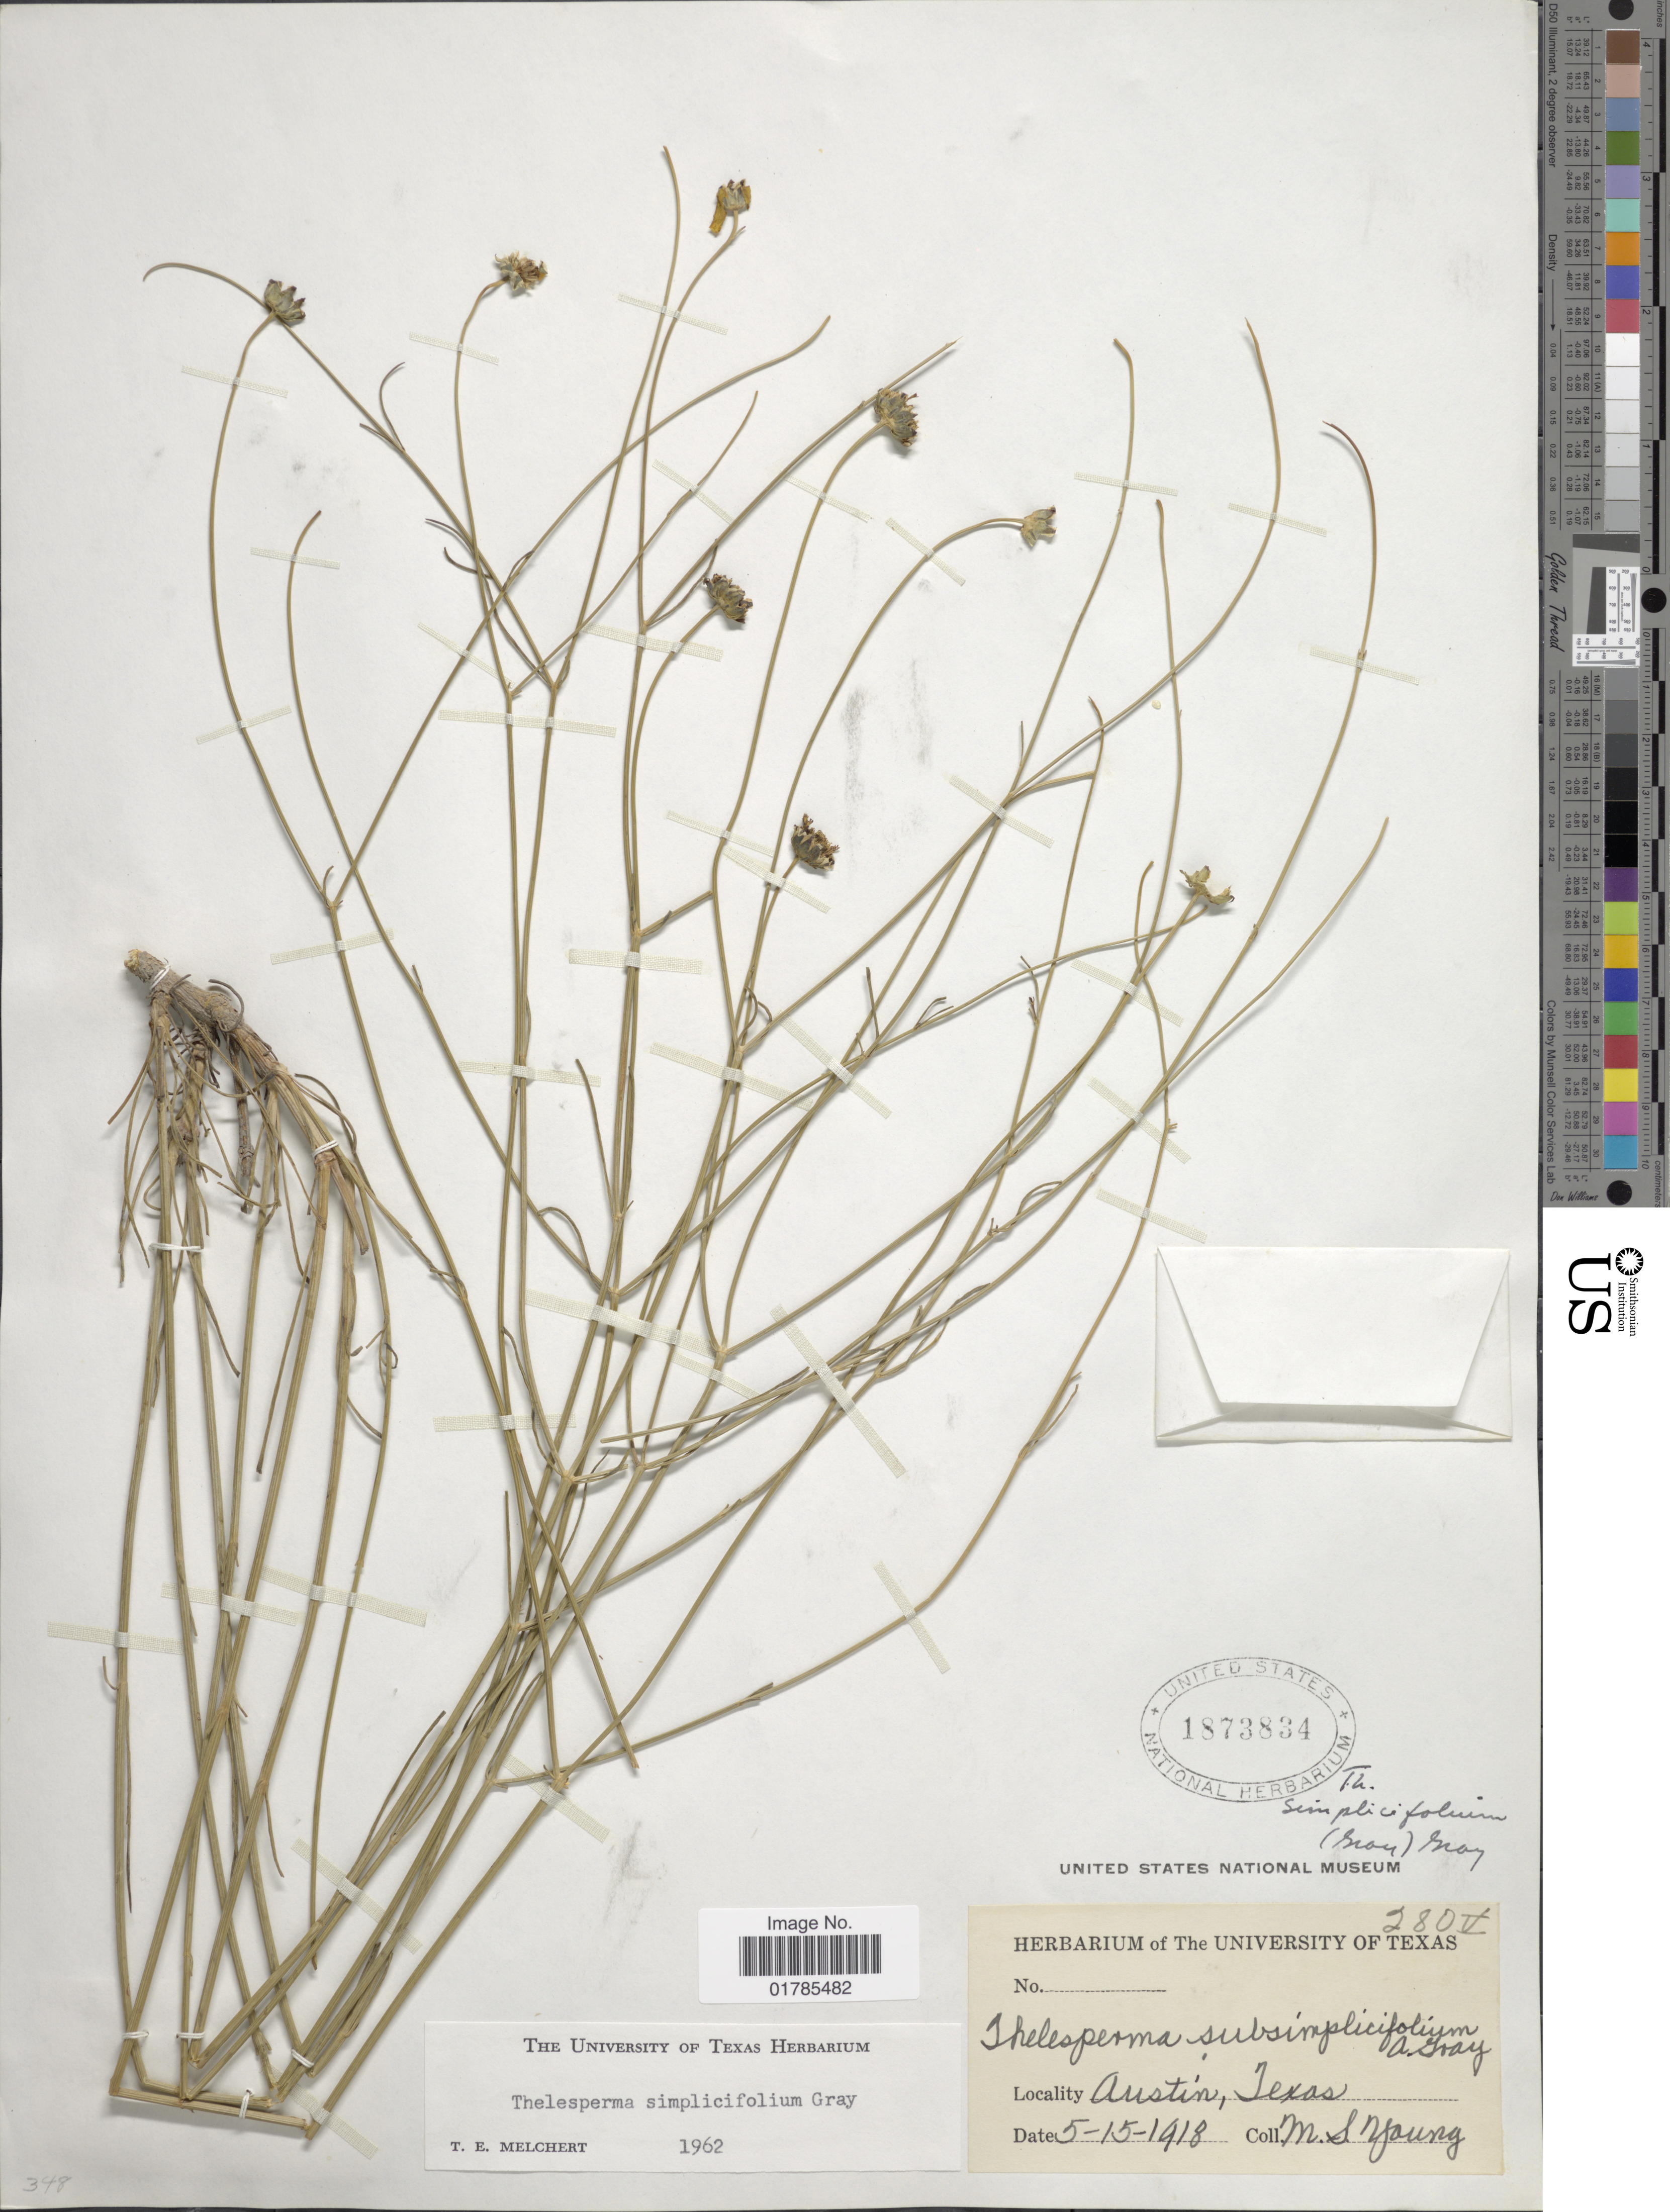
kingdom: Plantae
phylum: Tracheophyta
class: Magnoliopsida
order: Asterales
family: Asteraceae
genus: Thelesperma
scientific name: Thelesperma simplicifolium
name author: A. Gray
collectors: M. Young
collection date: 1918-05-15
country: United States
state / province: Texas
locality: Austin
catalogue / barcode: US 1873834